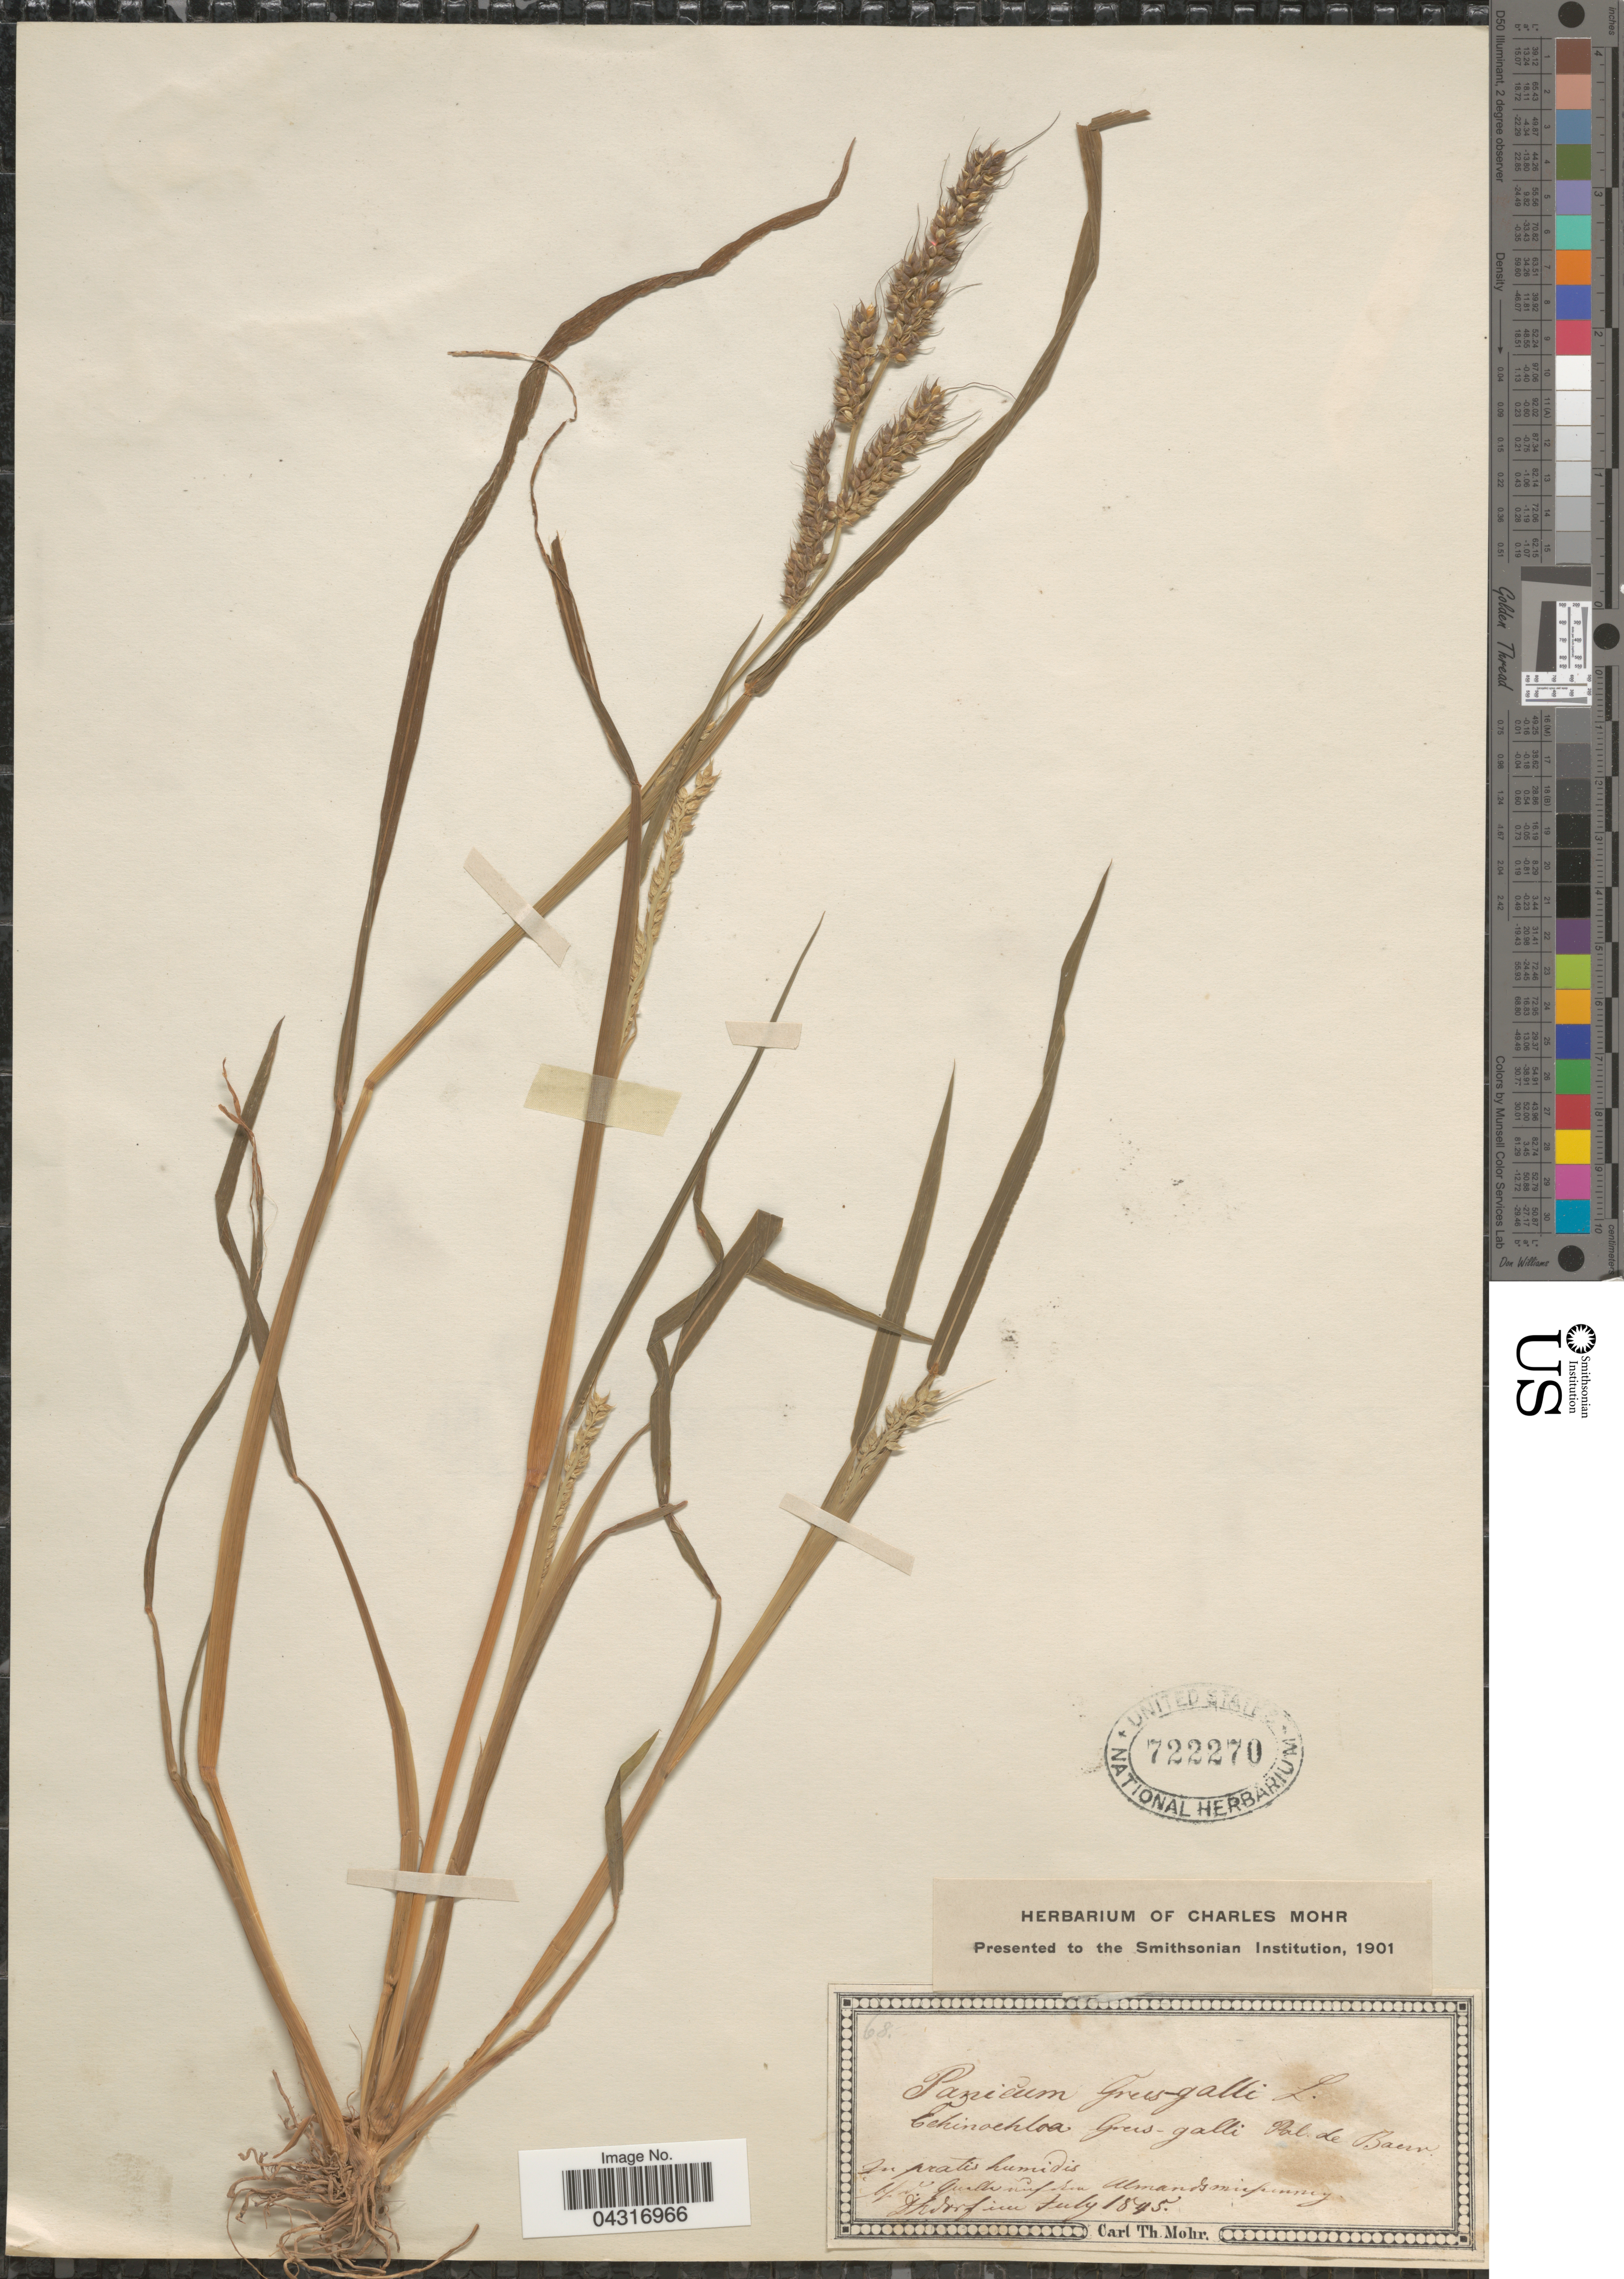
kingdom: Plantae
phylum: Tracheophyta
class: Liliopsida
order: Poales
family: Poaceae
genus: Echinochloa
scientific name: Echinochloa crus-galli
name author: (L.) P. Beauv.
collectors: Mohr, C. T. (herbarium)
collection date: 1845-07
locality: In pratis humidis. [illegible text].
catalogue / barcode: US 722270